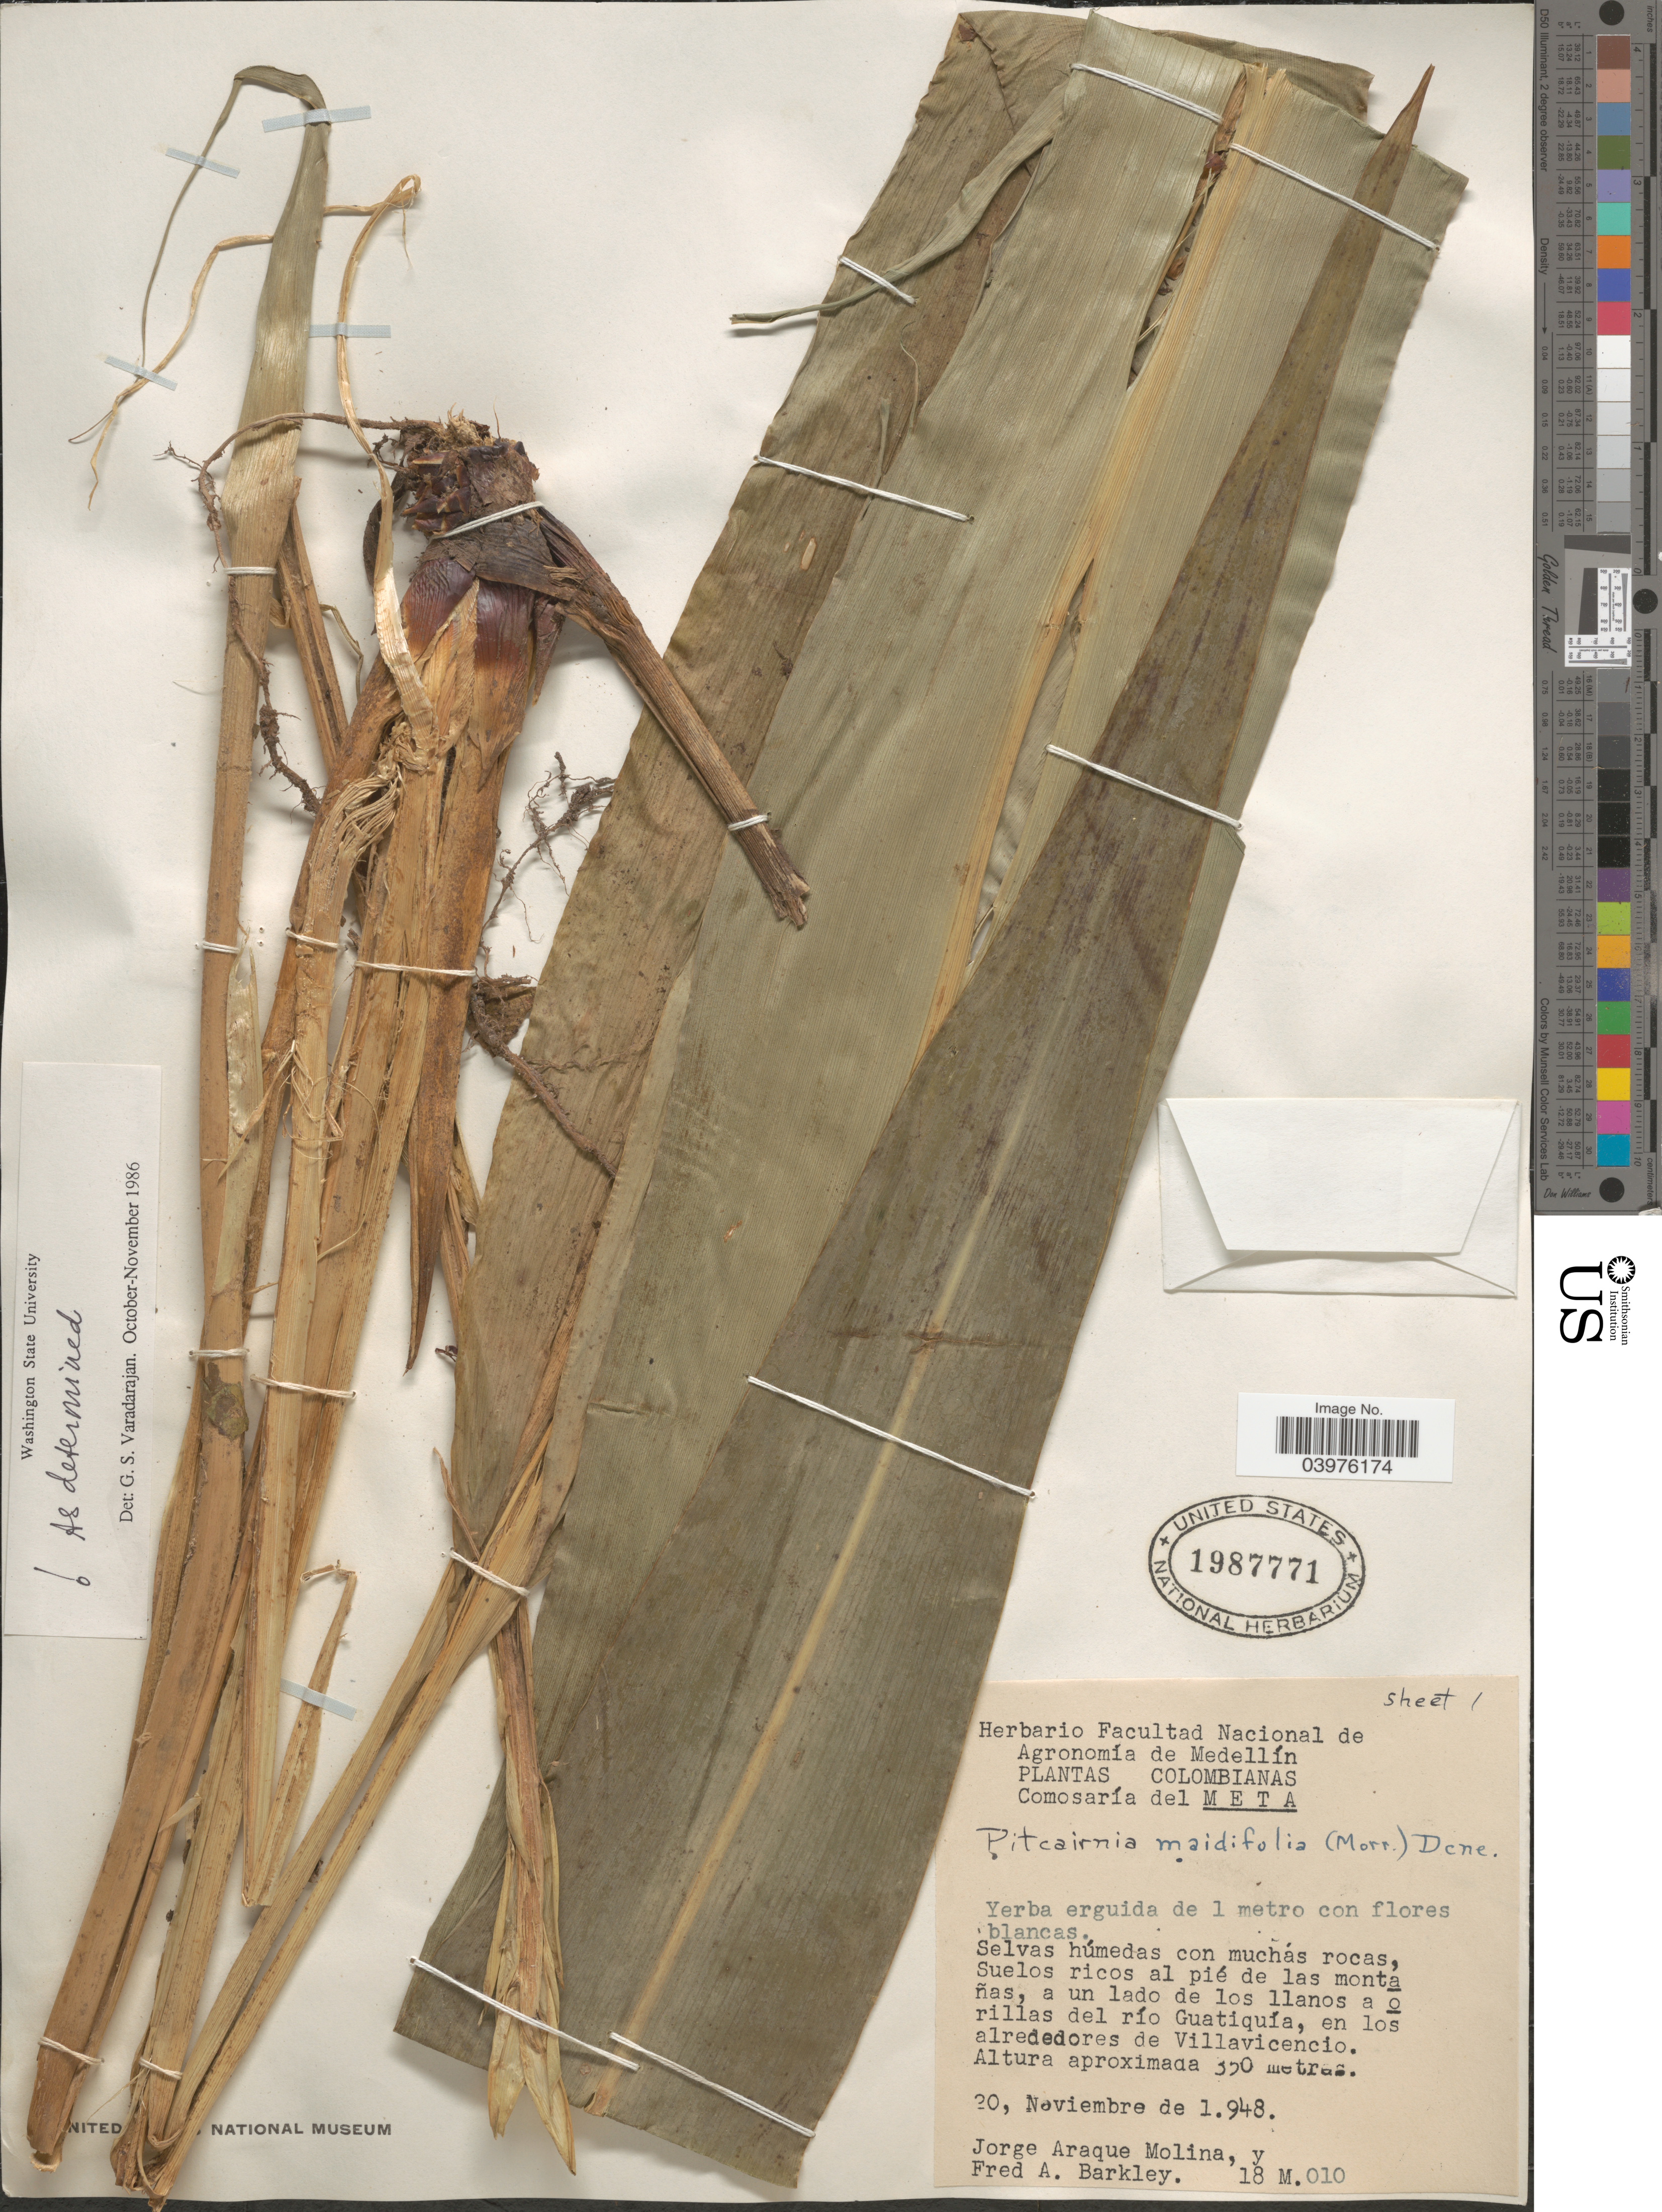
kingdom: Plantae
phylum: Tracheophyta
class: Liliopsida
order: Poales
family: Bromeliaceae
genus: Pitcairnia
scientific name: Pitcairnia maidifolia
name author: (C. Morren) Decne. ex Planch.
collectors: J. Araque Molina & F. A. Barkley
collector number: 18M010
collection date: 1948-11-20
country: Colombia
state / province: Meta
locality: Comosaría del Meta. Selvas húmedas con muchás rocas, Suelos ricos al pié de las montañas, a un lado de los llanos a orillas del río Guatiquía, en los alrededores de Villavicencio.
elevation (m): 350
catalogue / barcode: US 1987771